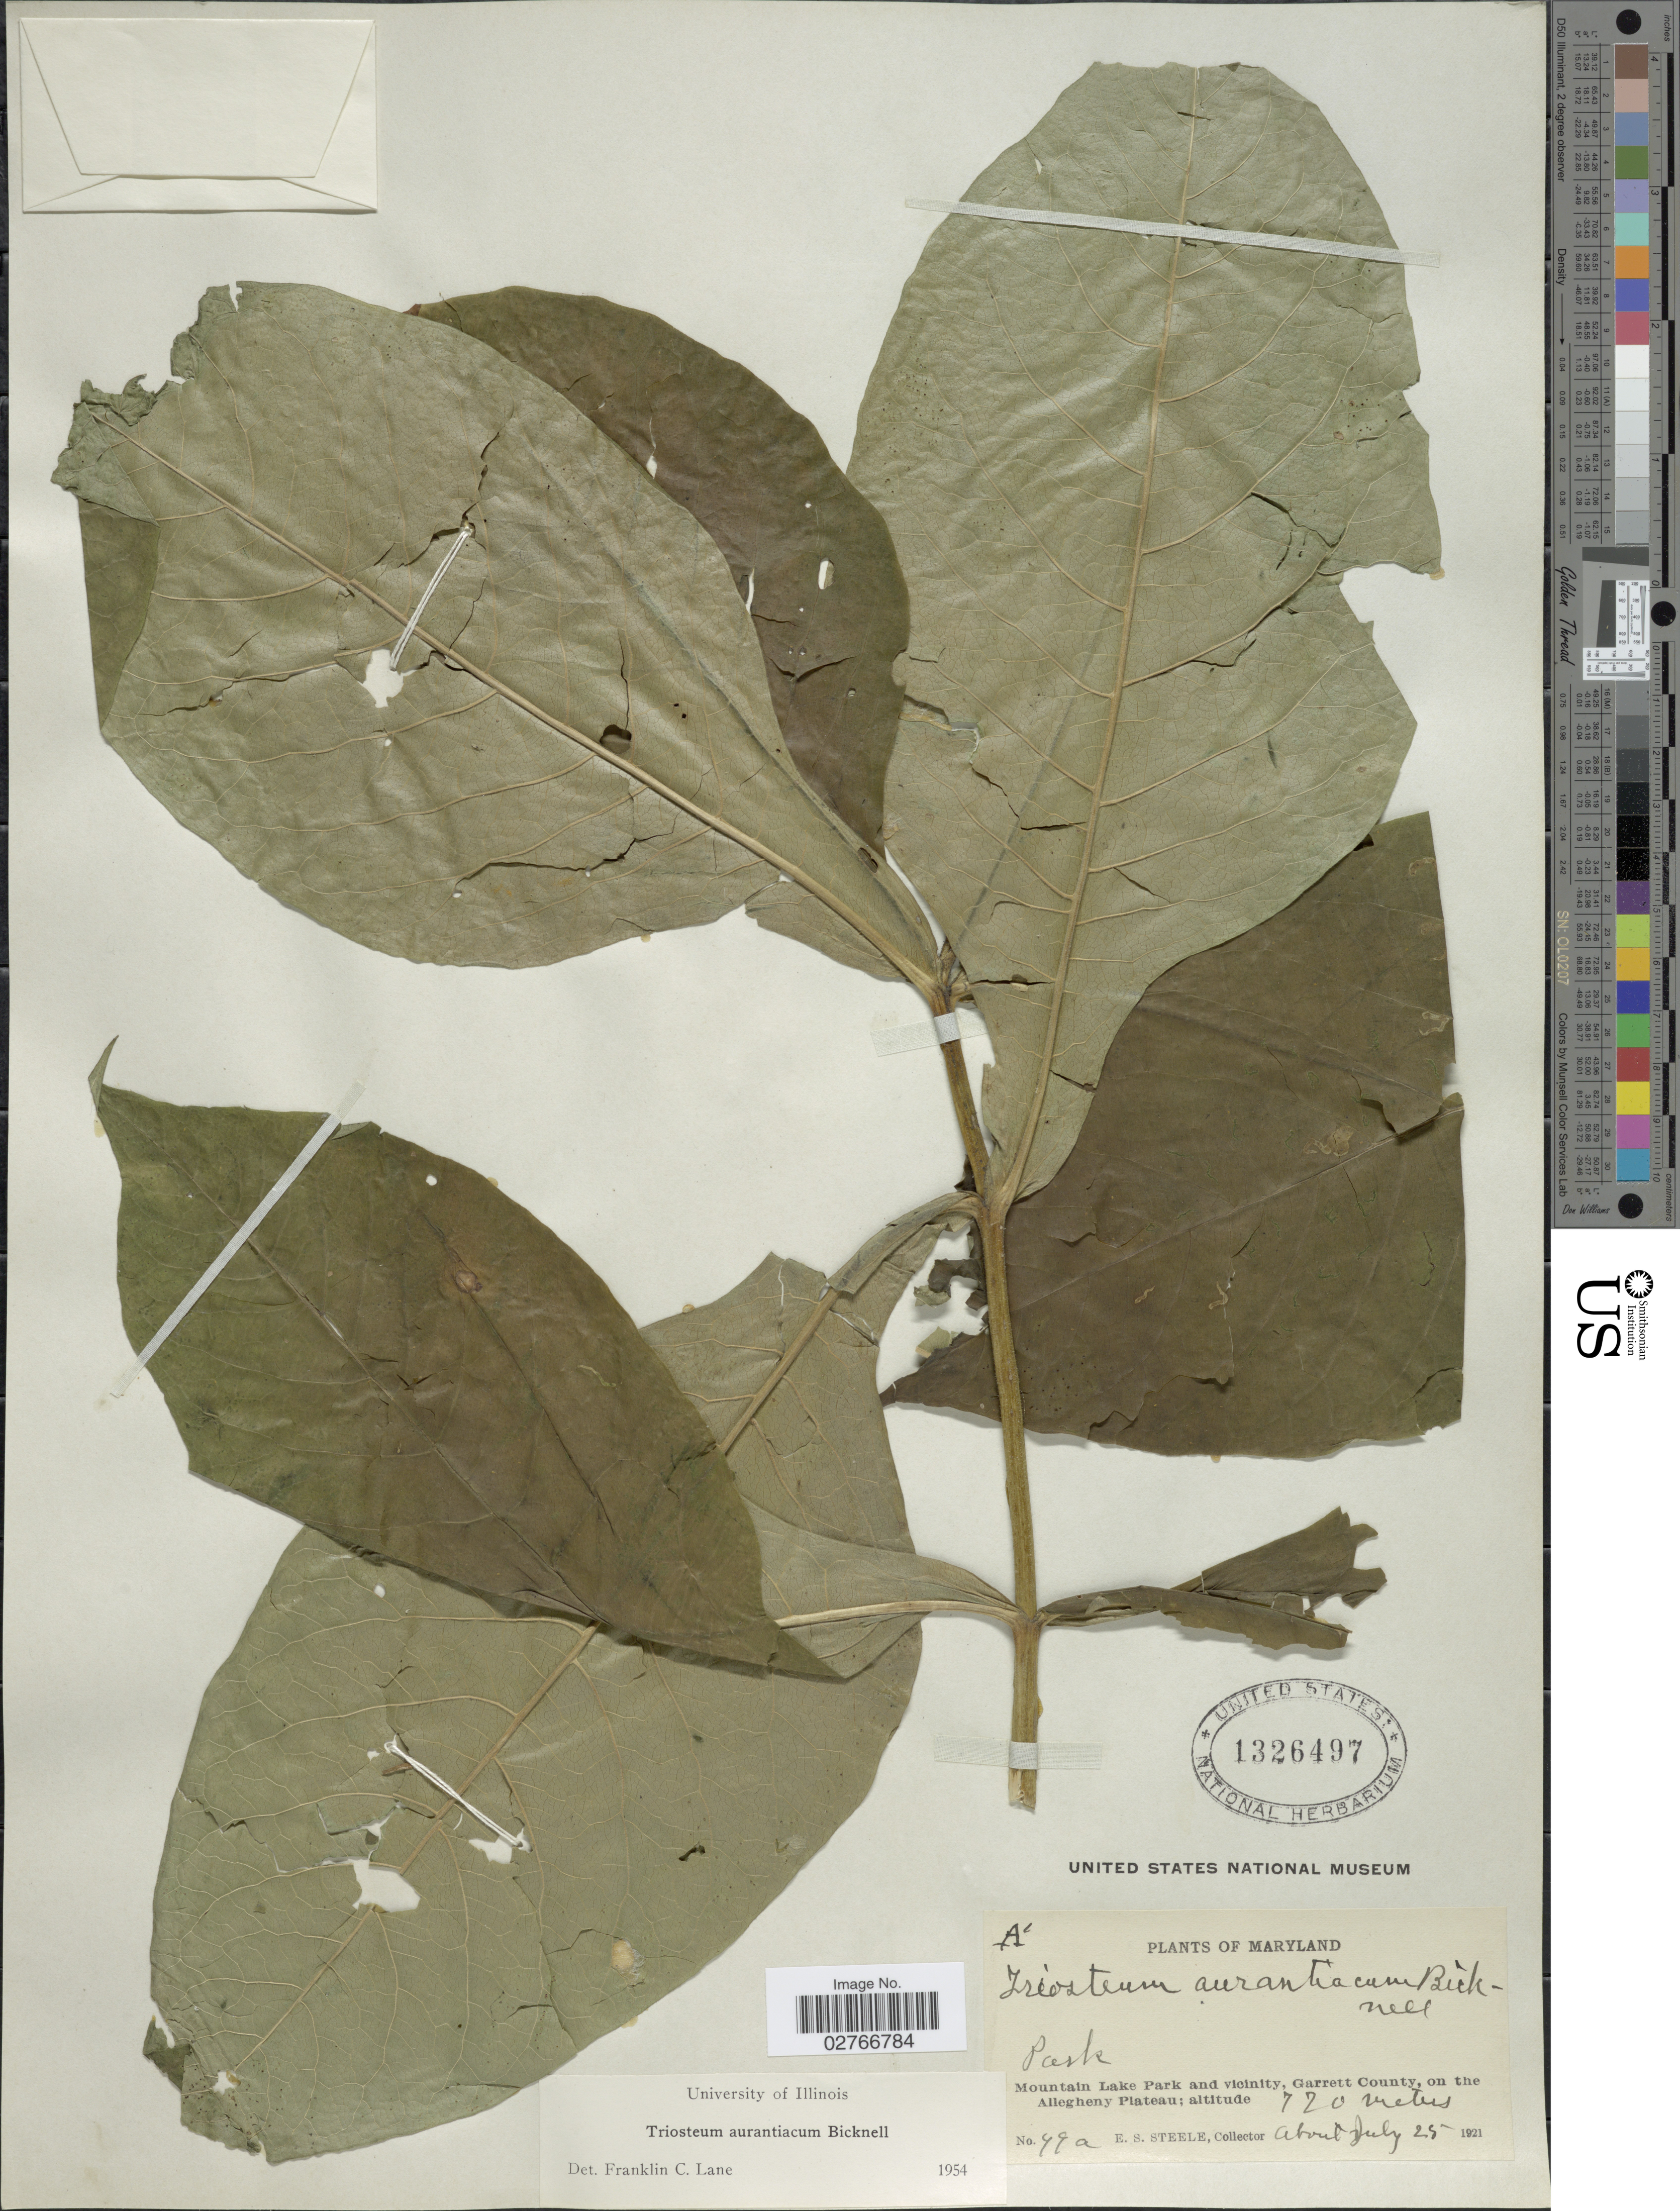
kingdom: Plantae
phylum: Tracheophyta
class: Magnoliopsida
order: Dipsacales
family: Caprifoliaceae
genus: Triosteum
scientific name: Triosteum aurantiacum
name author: E.P. Bicknell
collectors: E. Steele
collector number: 99a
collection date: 1921-07-25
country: United States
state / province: Maryland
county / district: Garrett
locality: Park. Mountain Lake Park and vicinity, Garrett County, on the Allegheny Plateau.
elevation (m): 720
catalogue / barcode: US 1326497